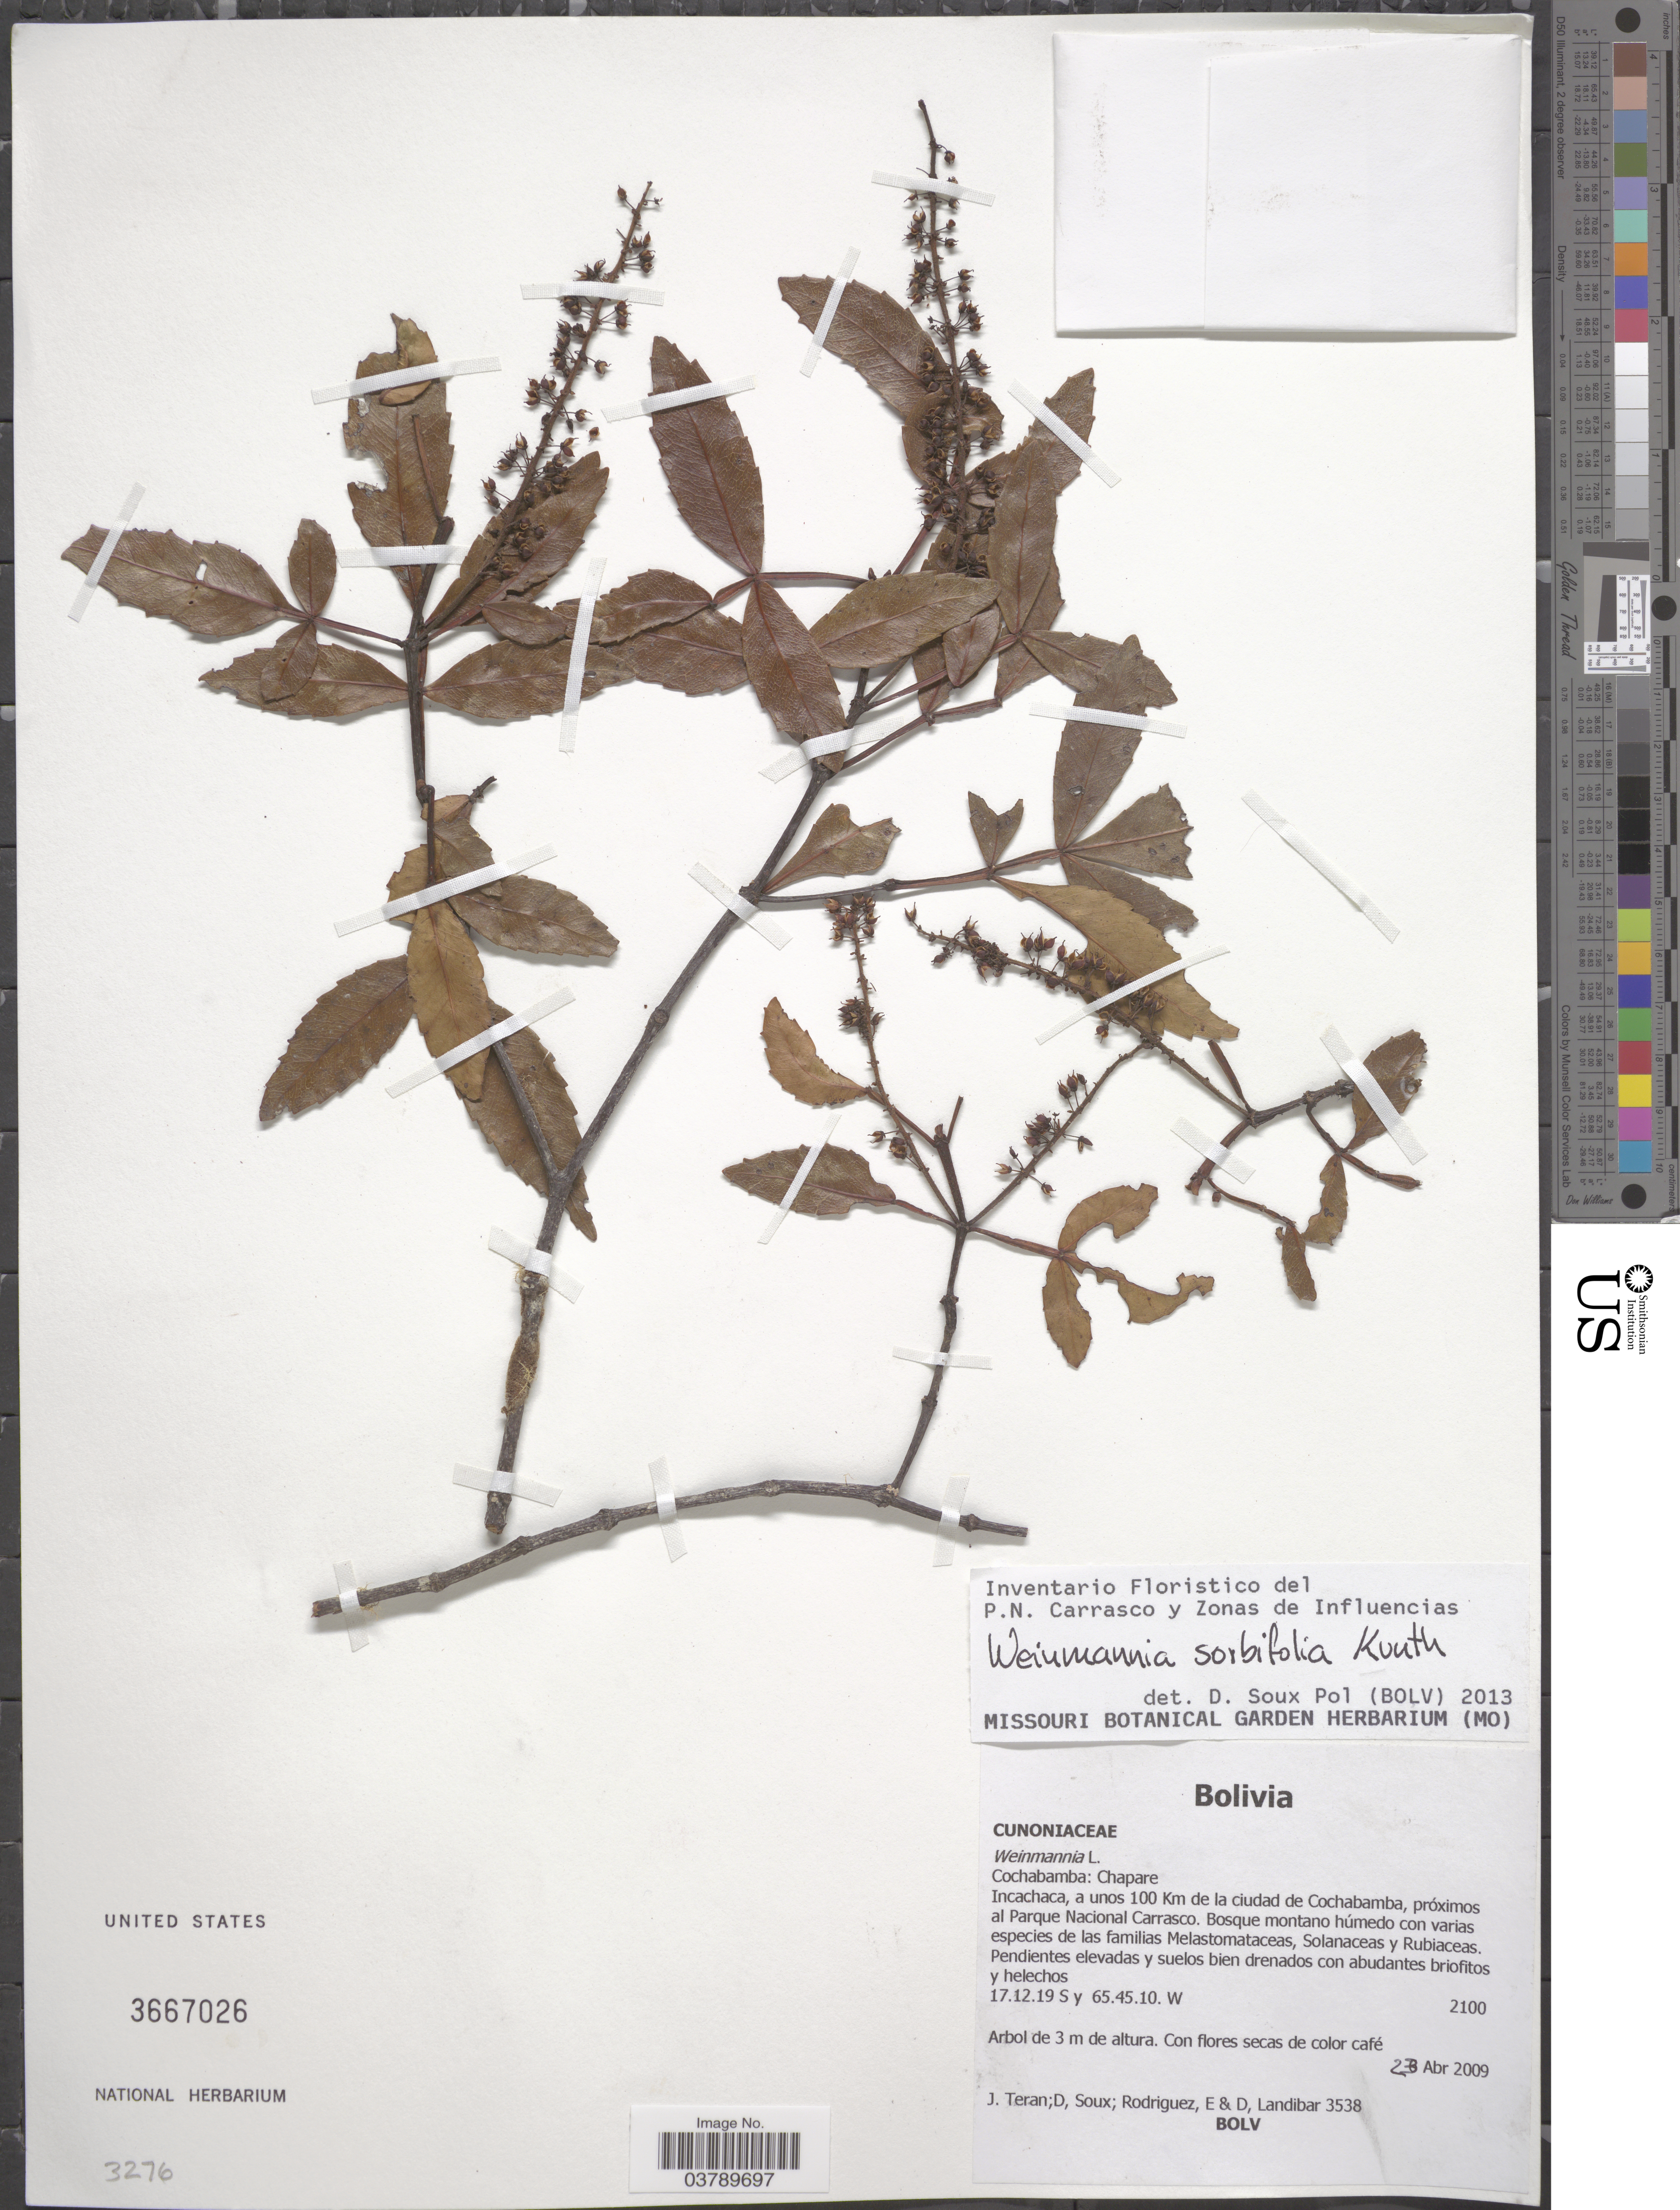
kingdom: Plantae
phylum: Tracheophyta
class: Magnoliopsida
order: Oxalidales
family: Cunoniaceae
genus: Weinmannia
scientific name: Weinmannia sorbifolia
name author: Kunth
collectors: J. Teran, D. Soux, E. Rodriguez & D. Landibar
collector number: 3538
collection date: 2009-04-02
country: Bolivia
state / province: Cochabamba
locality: Chapare. Incachaca, a unos 100 Km de la ciudad de Cochabamba, próximos al Parque Nacional Carrasco.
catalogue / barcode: US 3667026